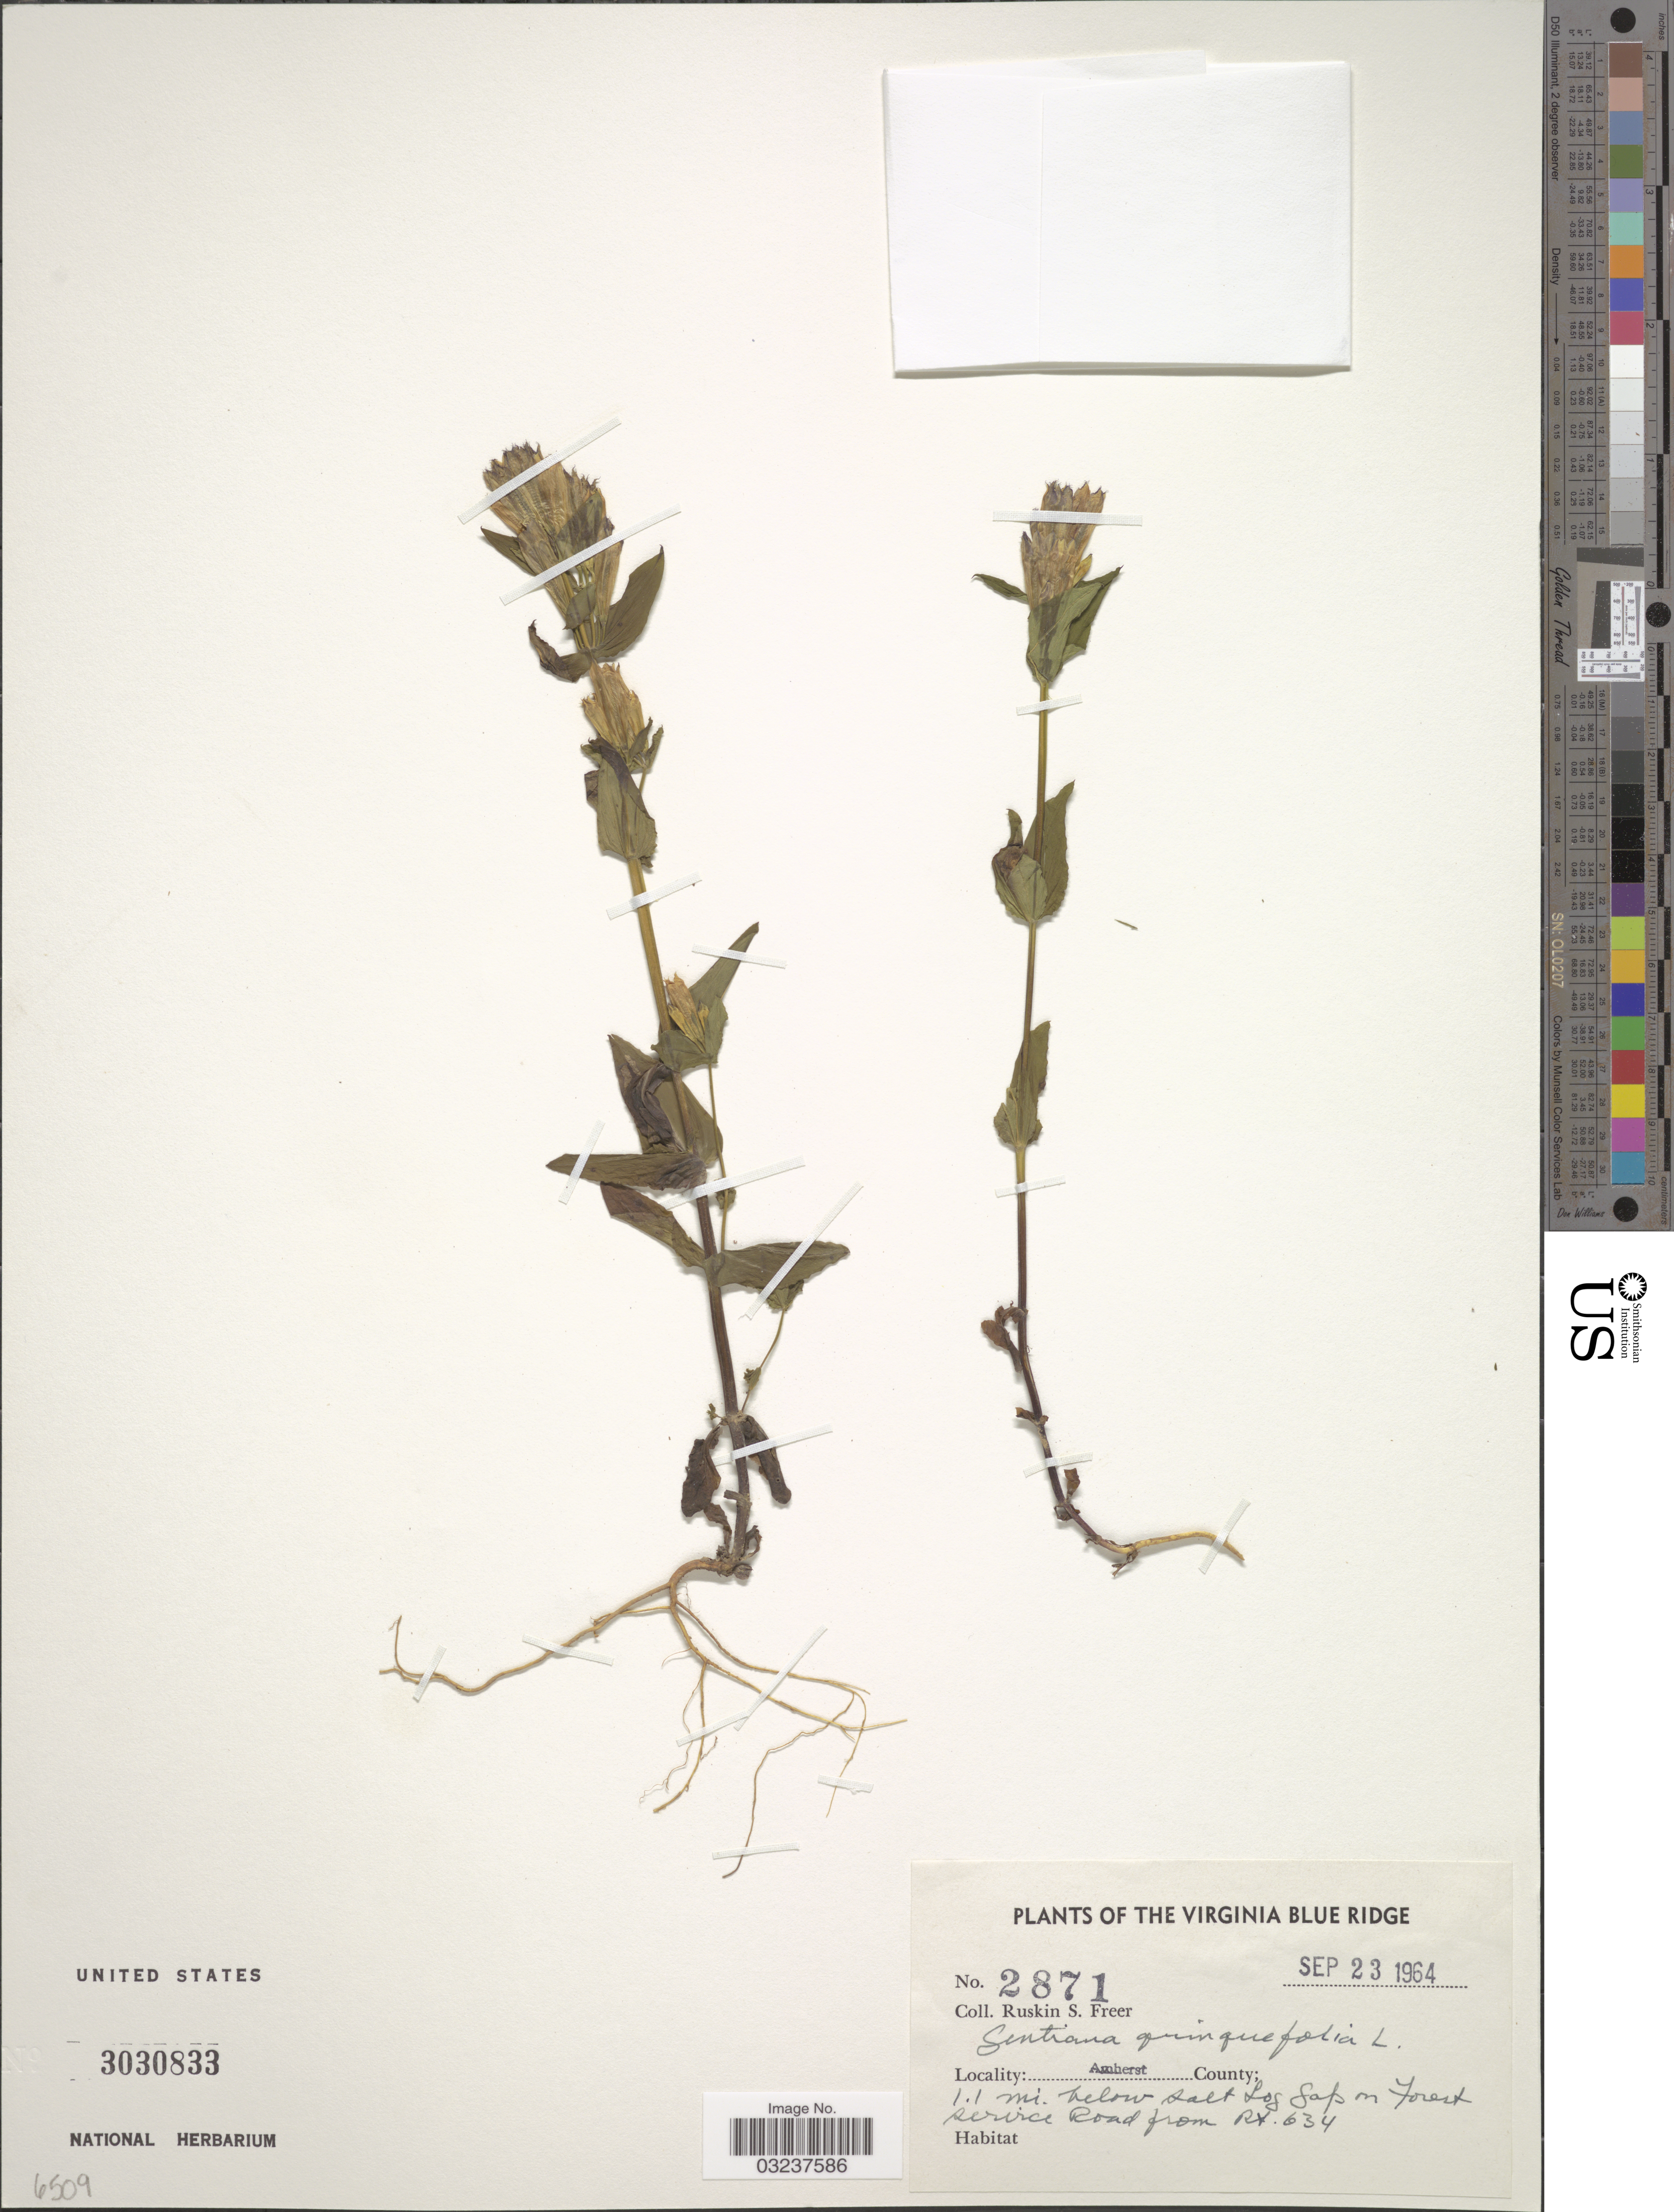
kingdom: Plantae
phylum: Tracheophyta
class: Magnoliopsida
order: Gentianales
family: Gentianaceae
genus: Gentianella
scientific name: Gentianella quinquefolia subsp. quinquefolia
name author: (L.) Small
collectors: R. Freer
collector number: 2871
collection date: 1964-09-23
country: United States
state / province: Virginia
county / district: Amherst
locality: The Virginia Blue Ridge, Amherst County; 1.1 mi. below Salt Log Gap on Forest Service Road from Rt. 634.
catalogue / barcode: US 3030833